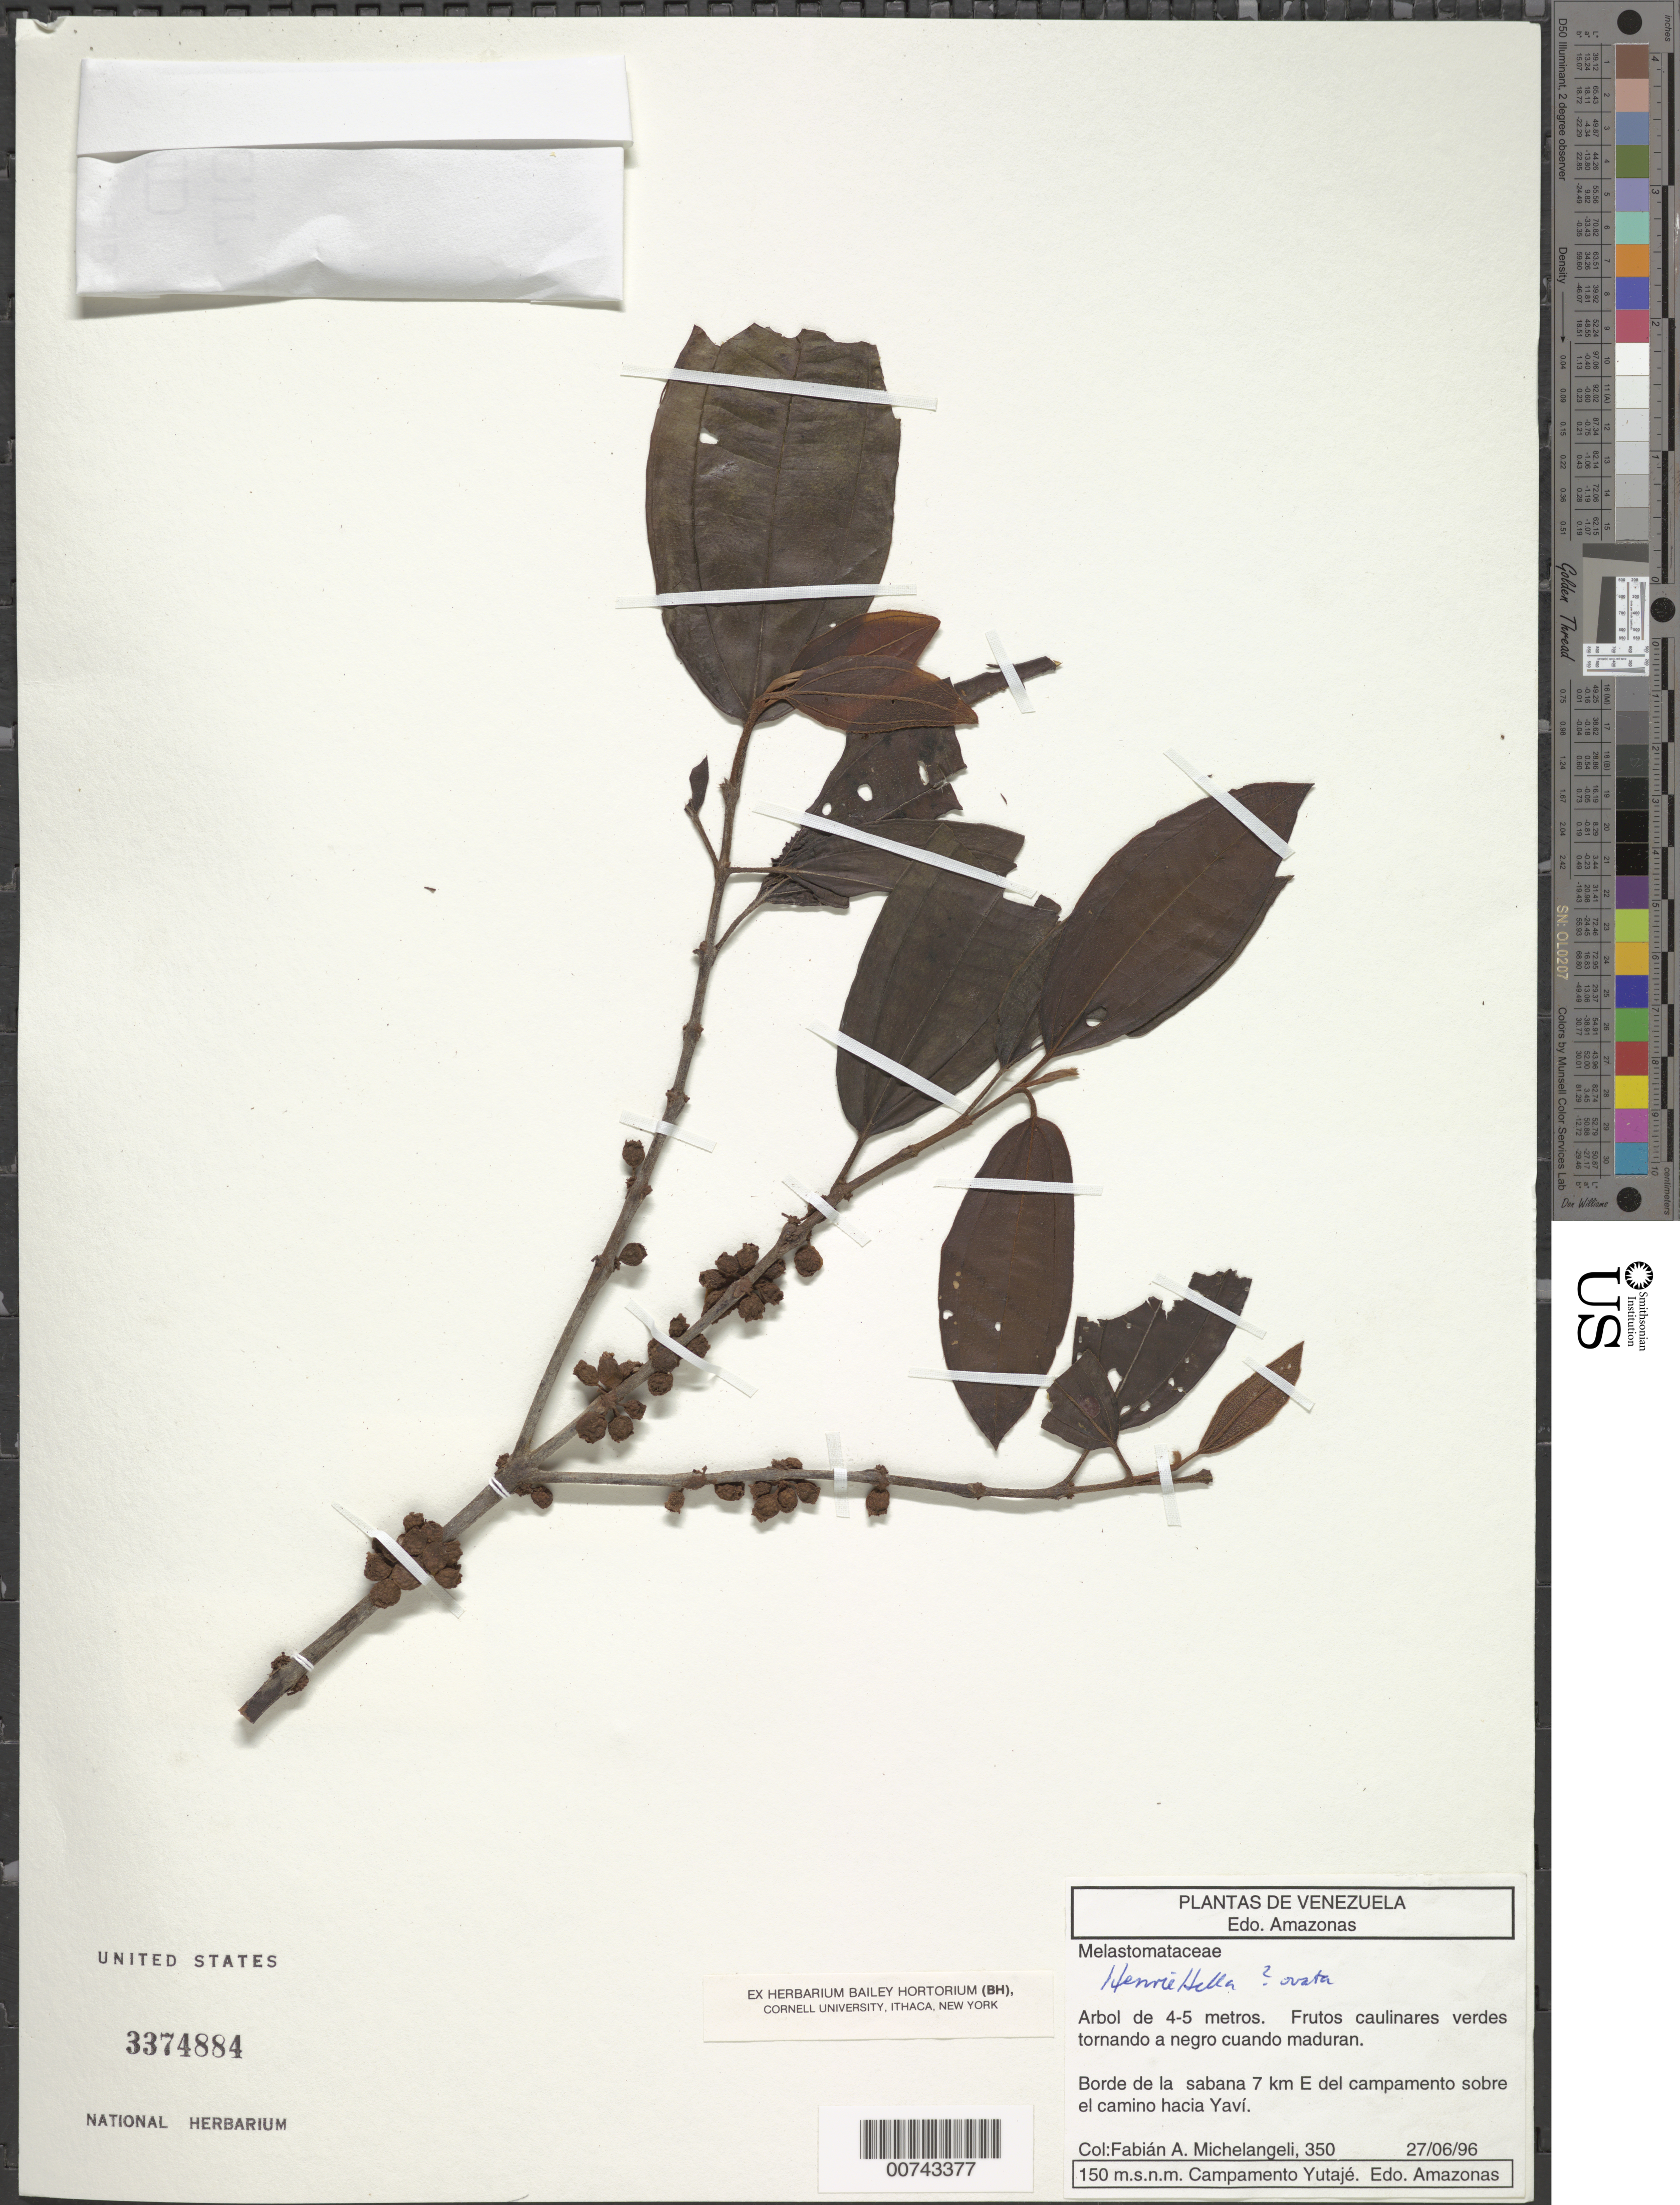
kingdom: Plantae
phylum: Tracheophyta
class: Magnoliopsida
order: Myrtales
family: Melastomataceae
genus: Henriettea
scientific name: Henriettea sp.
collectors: F. A. Michelangeli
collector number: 350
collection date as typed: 27-Jun-96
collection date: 1996-06-27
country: Venezuela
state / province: Amazonas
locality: Yaví, 7 km E del campamento sobre el camino hacia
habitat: Borde de la sabana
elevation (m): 150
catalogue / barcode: US 3374884